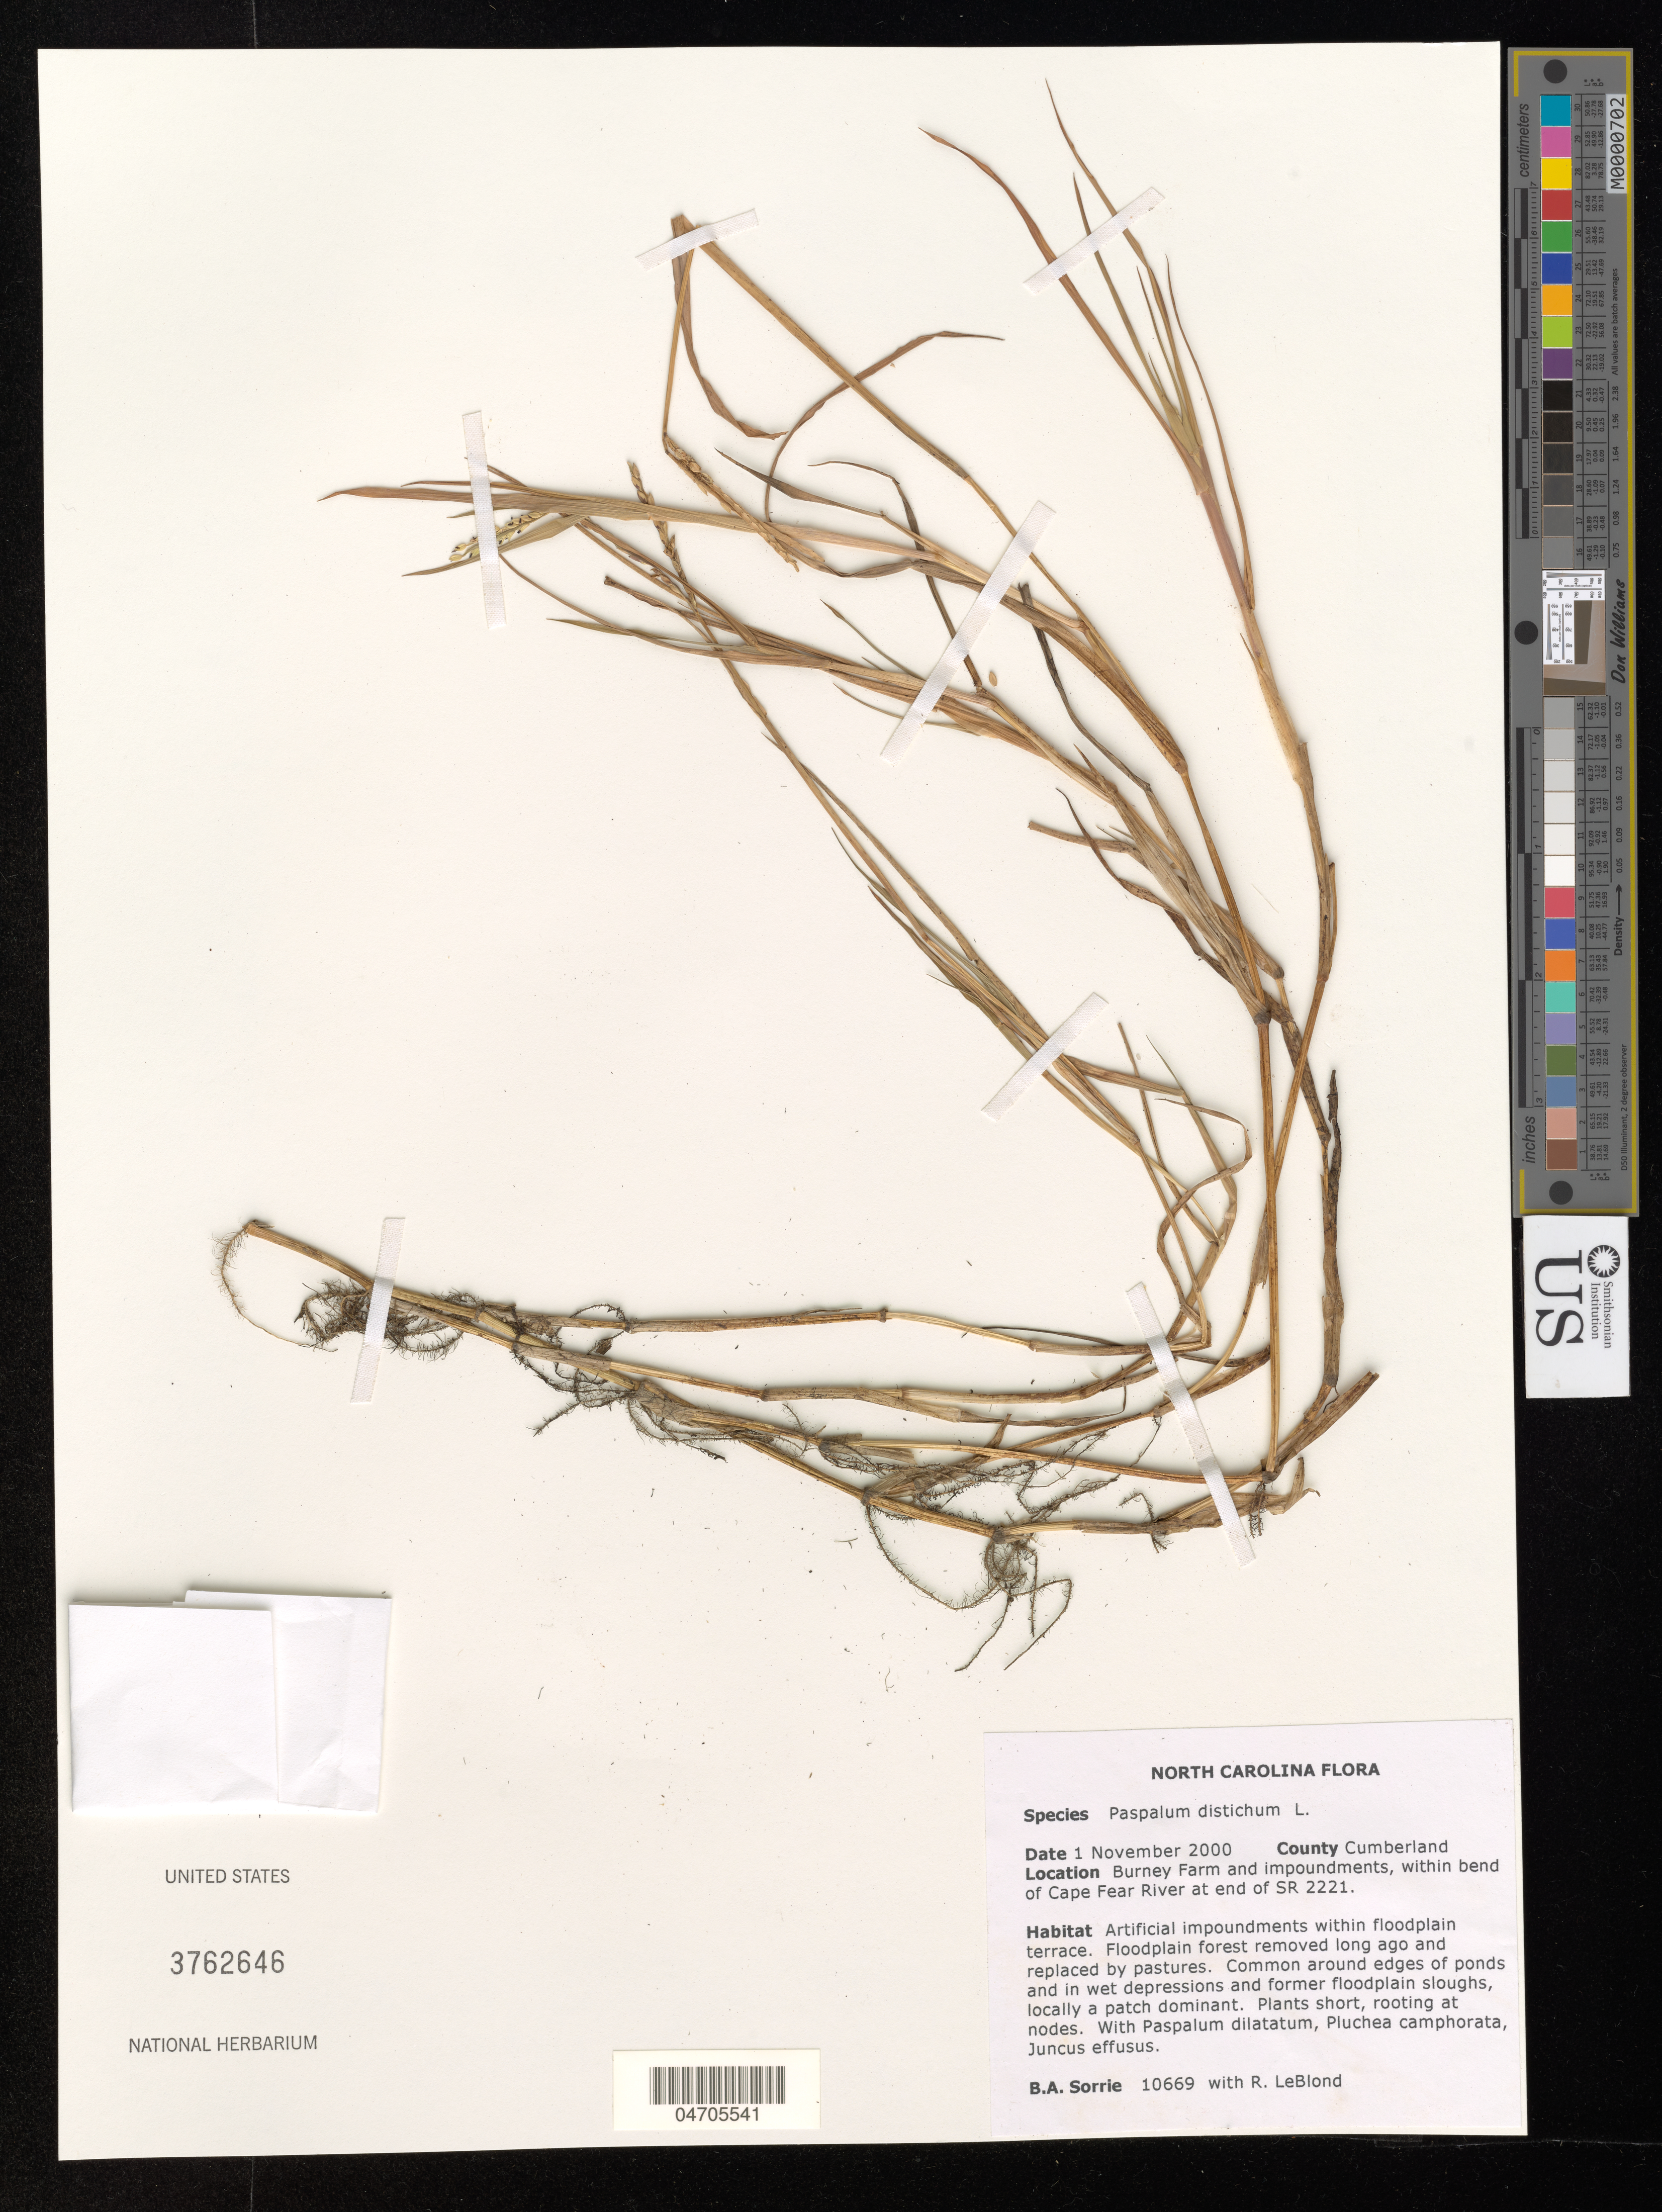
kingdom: Plantae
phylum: Tracheophyta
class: Liliopsida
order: Poales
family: Poaceae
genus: Paspalum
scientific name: Paspalum distichum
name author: L.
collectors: B. Sorrie & R. J. LeBlond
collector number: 10669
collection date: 2000-11-01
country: United States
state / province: North Carolina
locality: County Cumberland. Burney Farm and impoundments, within bend of Cape Fear River at end of SR 2221.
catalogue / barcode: US 3762646